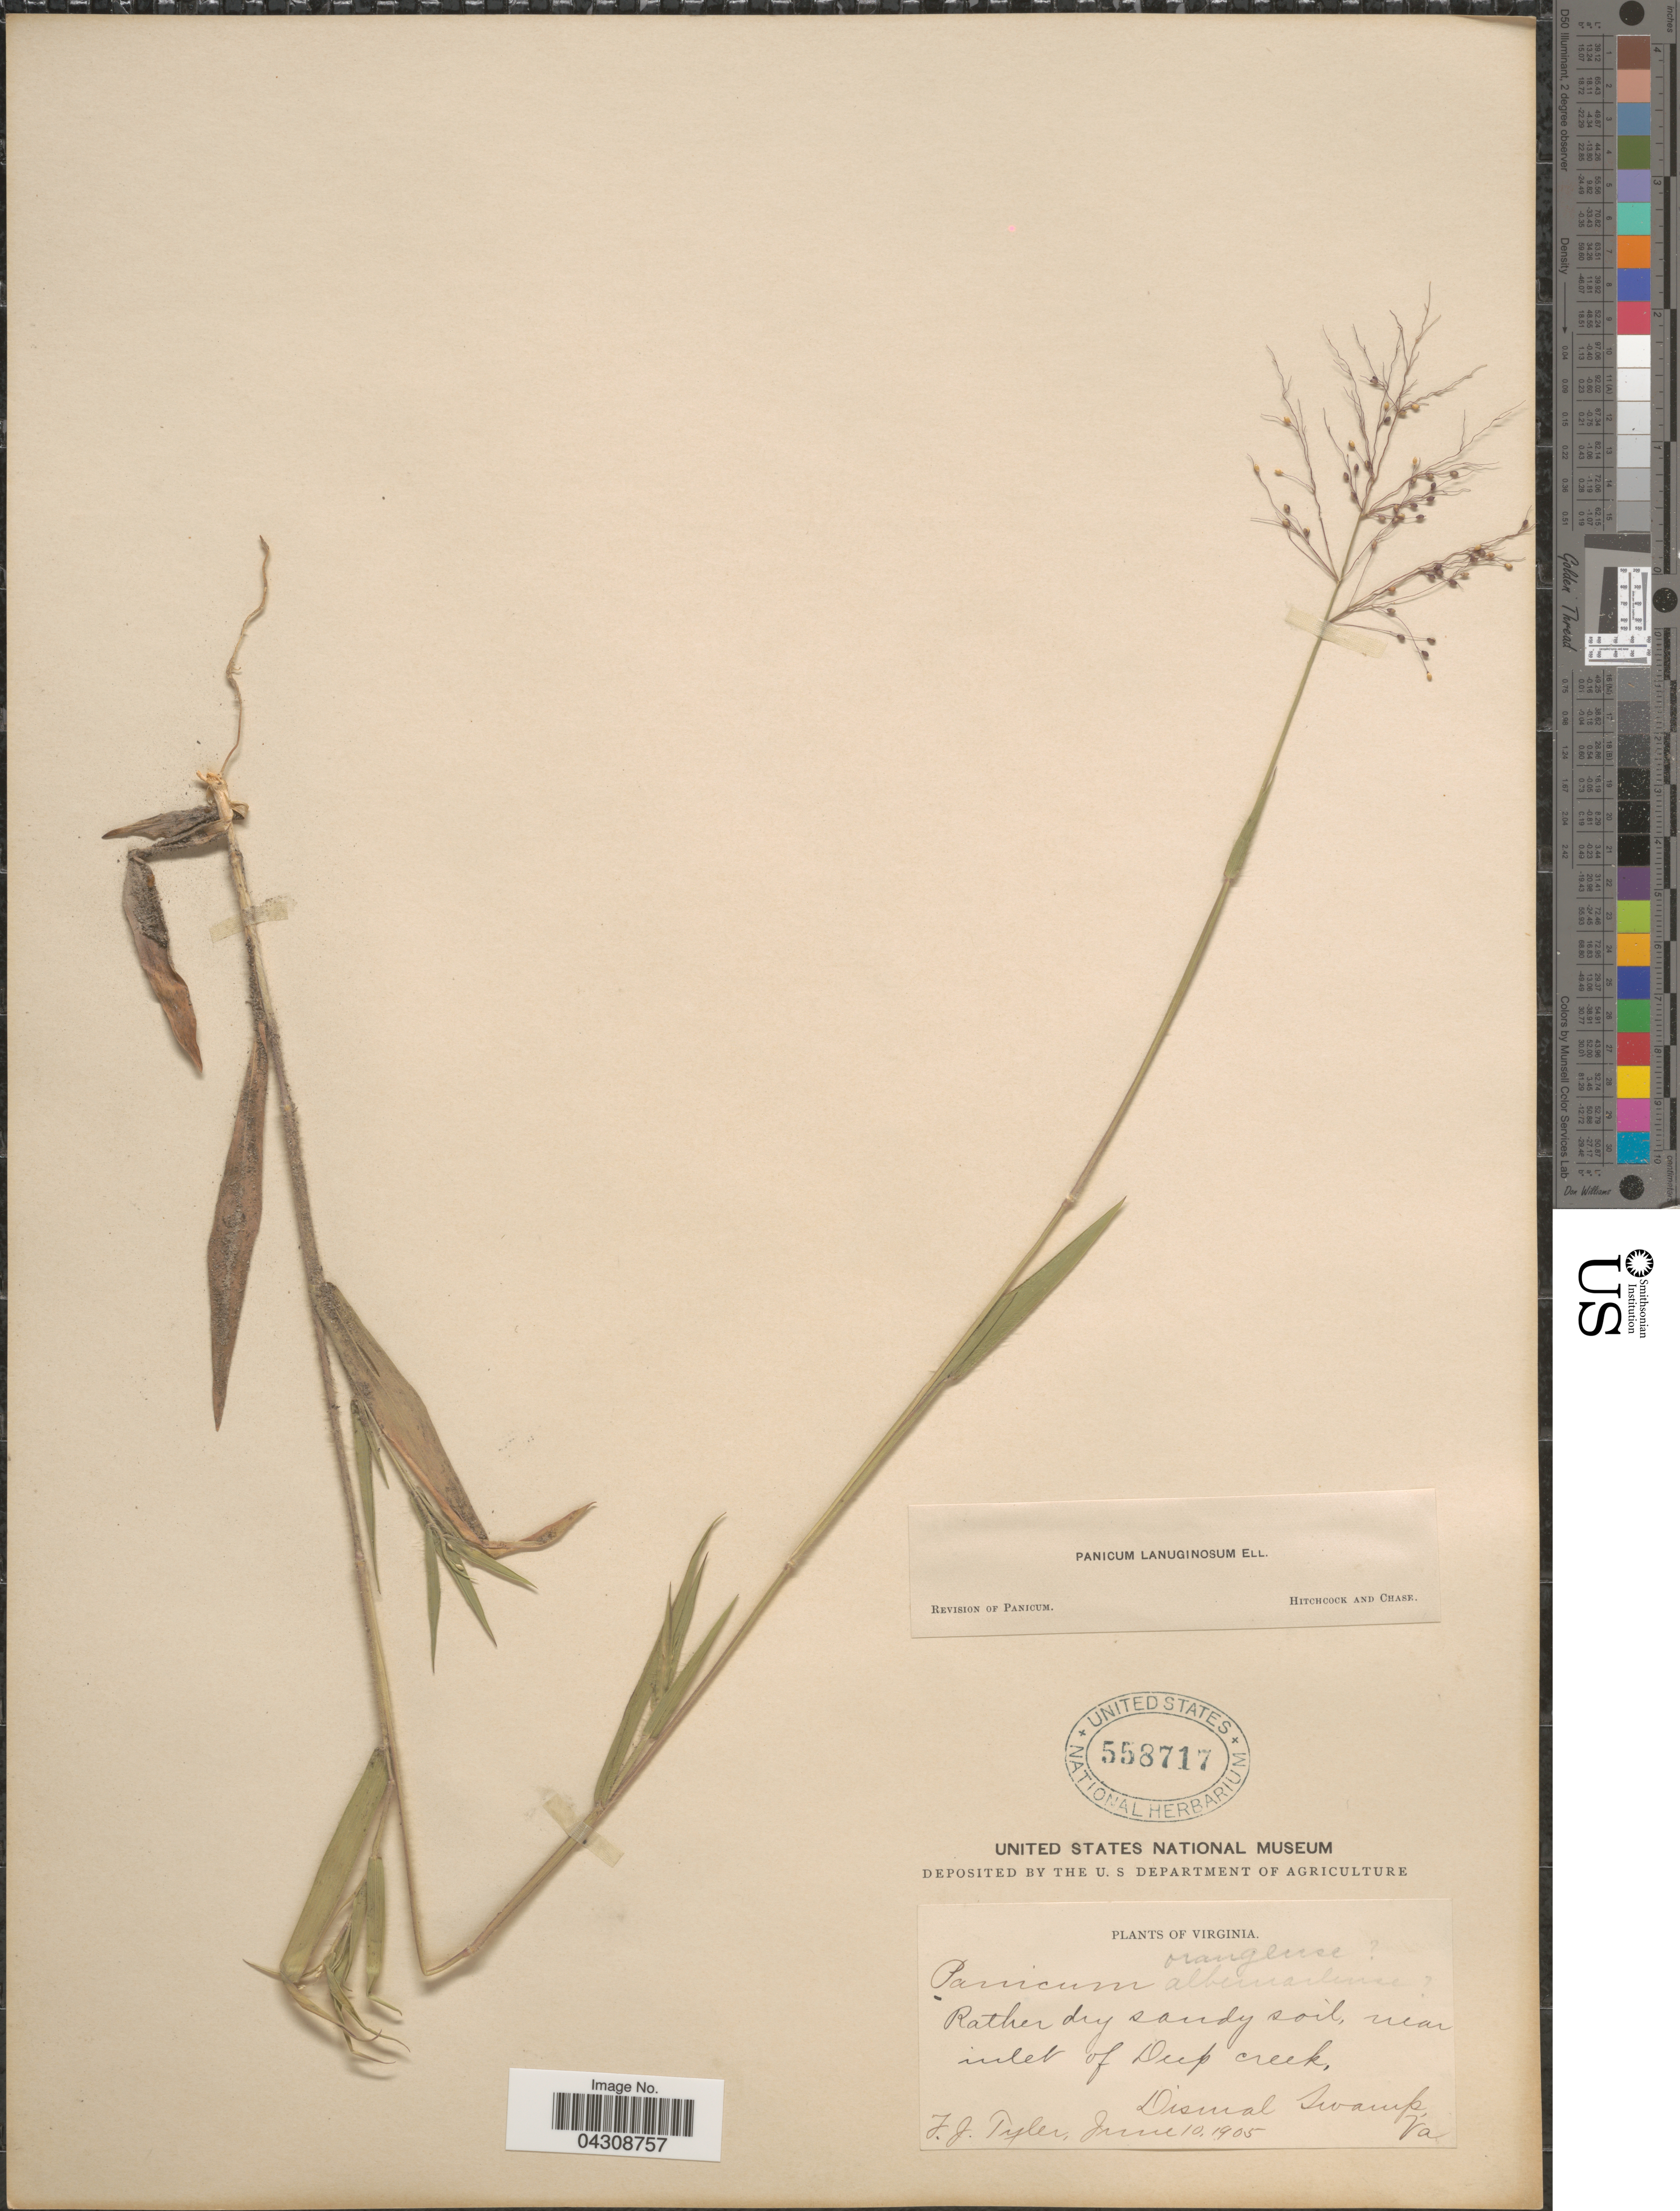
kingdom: Plantae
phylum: Tracheophyta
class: Liliopsida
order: Poales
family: Poaceae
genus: Dichanthelium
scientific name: Dichanthelium acuminatum var. acuminatum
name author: (Sw.) Gould & C.A. Clark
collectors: F. Tyler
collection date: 1905-06-10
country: United States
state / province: Virginia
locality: Near inlet of Deep Creek, Dismal Swamp.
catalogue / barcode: US 558717